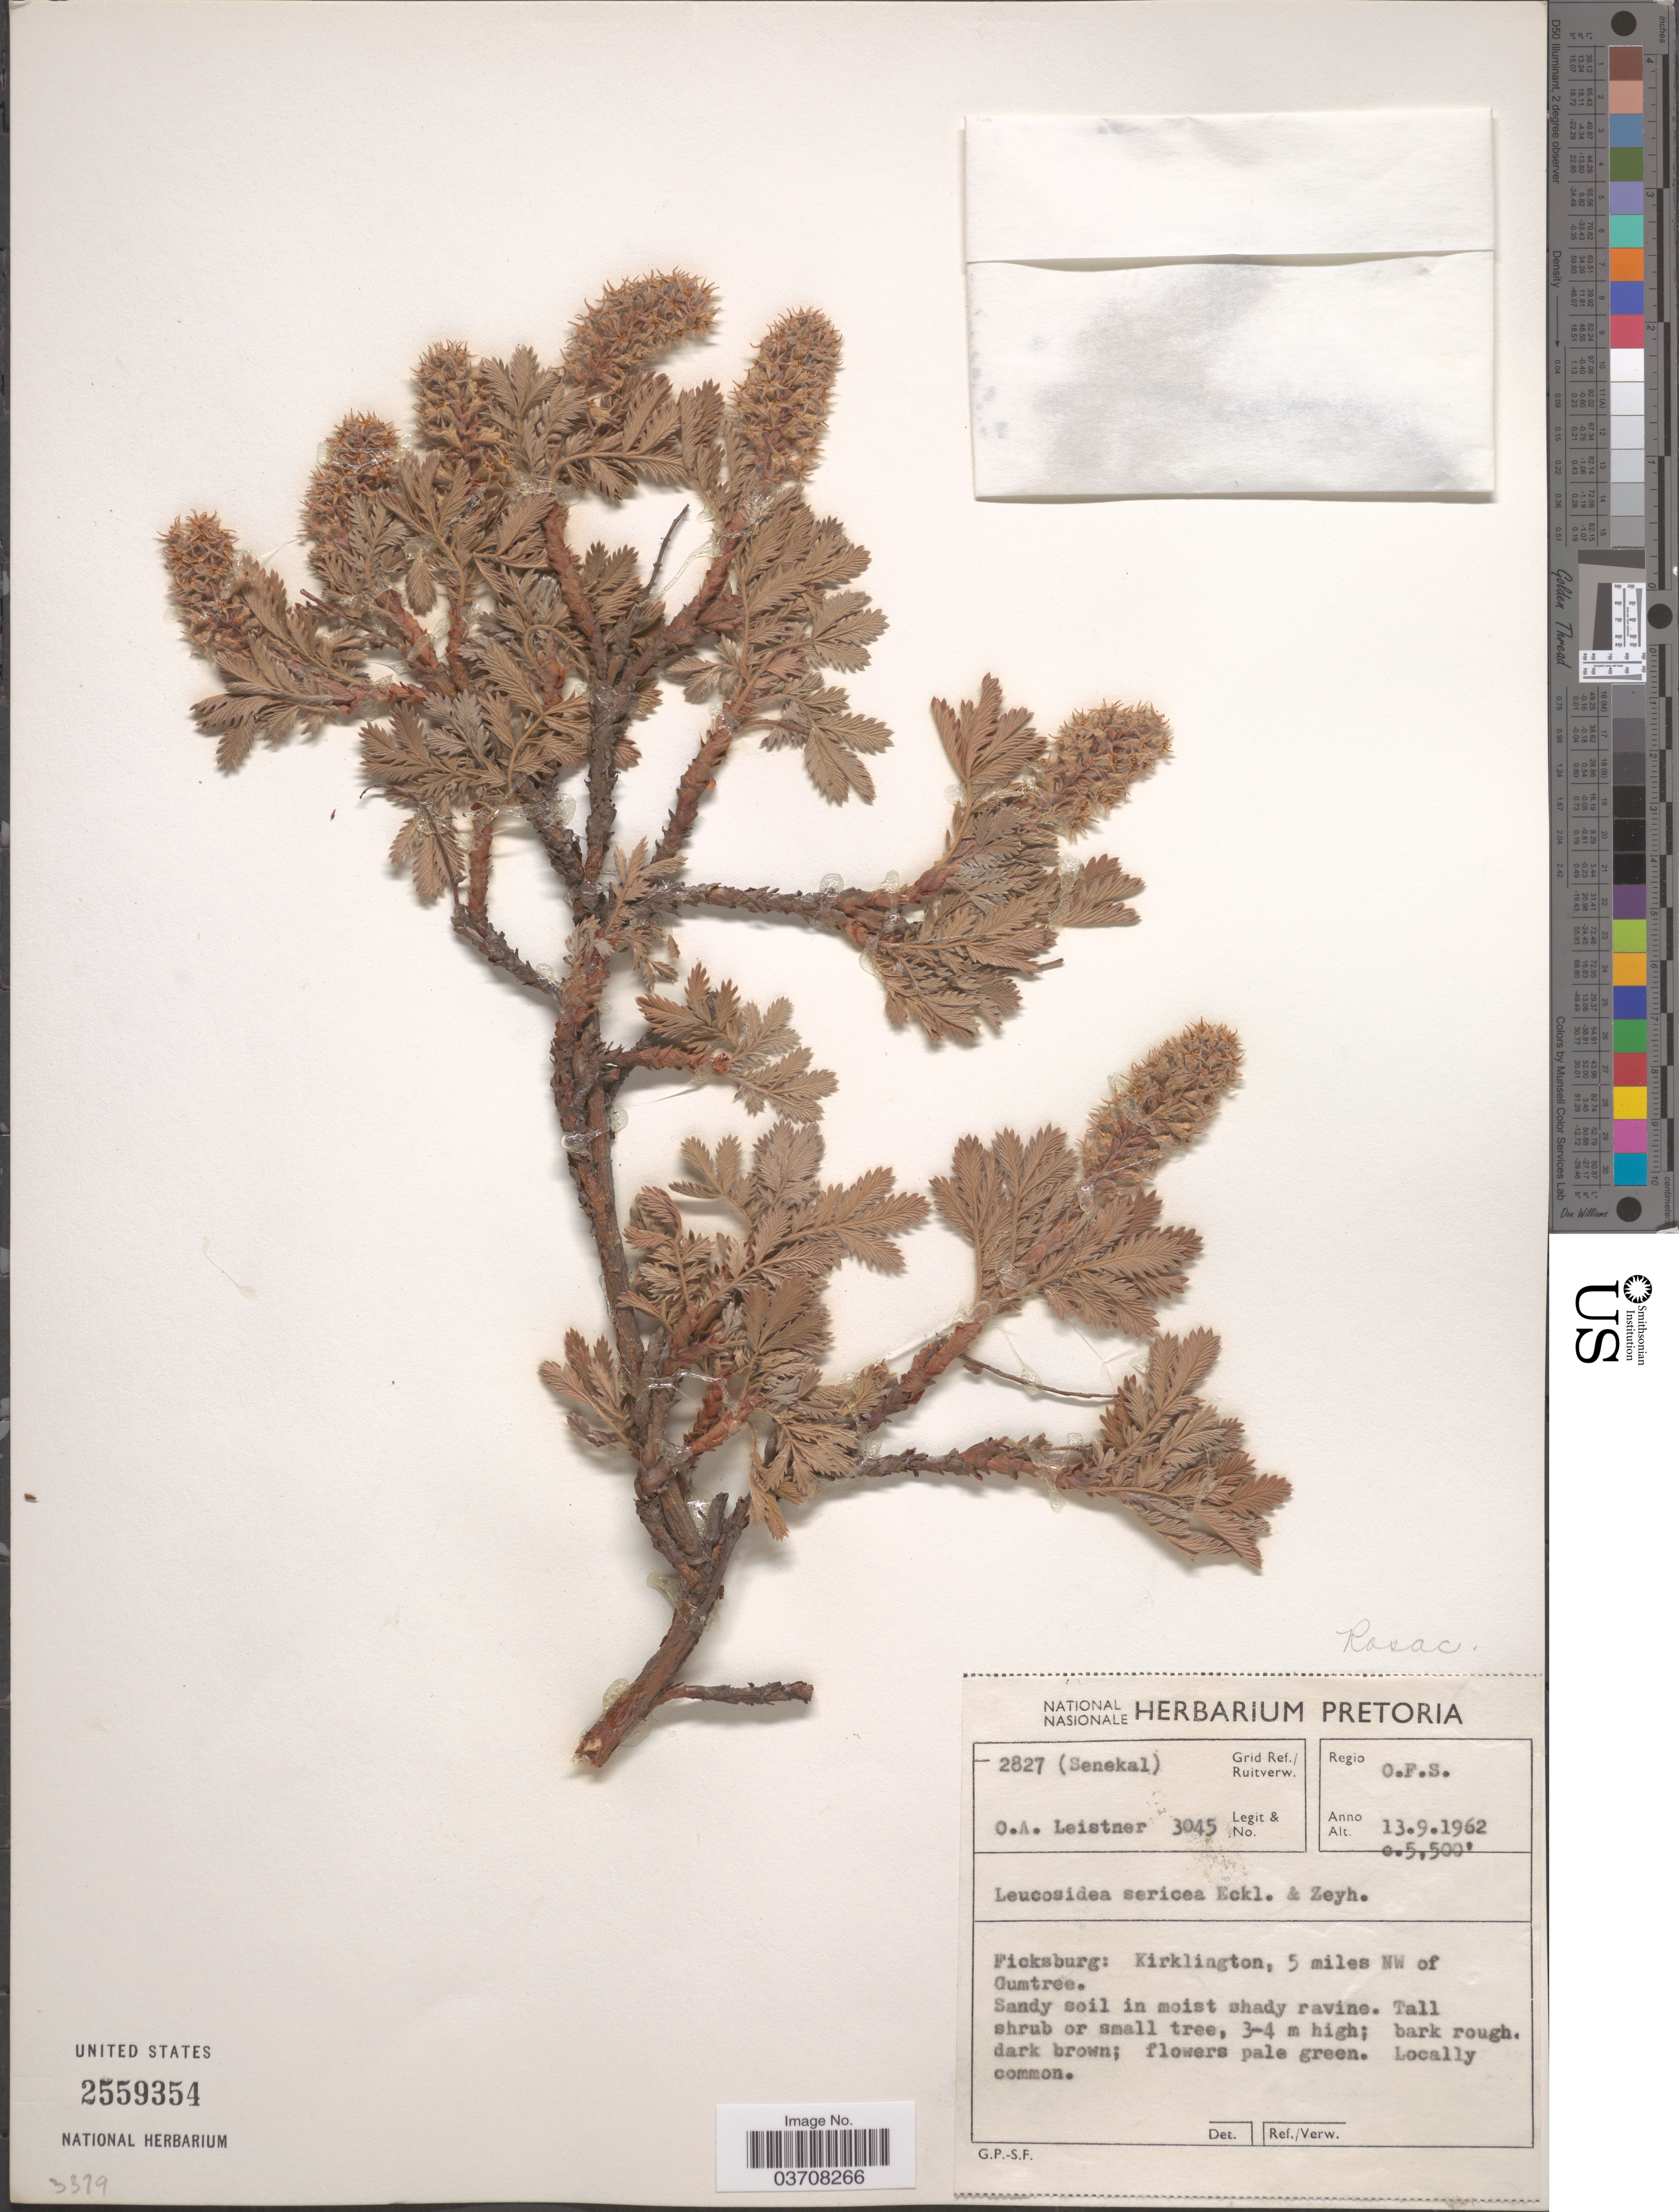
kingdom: Plantae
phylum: Tracheophyta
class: Magnoliopsida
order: Rosales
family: Rosaceae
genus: Leucosidea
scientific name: Leucosidea sericea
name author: Eckl. & Zeyh.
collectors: O. A. Leistner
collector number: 3045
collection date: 1962-09-13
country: South Africa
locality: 2827 (Senekal) Grid Ref./Ruitverw. Regio O.F.S. Ficksburg: Kirklington, 5 miles NW of Gumtree.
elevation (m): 1676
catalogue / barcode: US 2559354